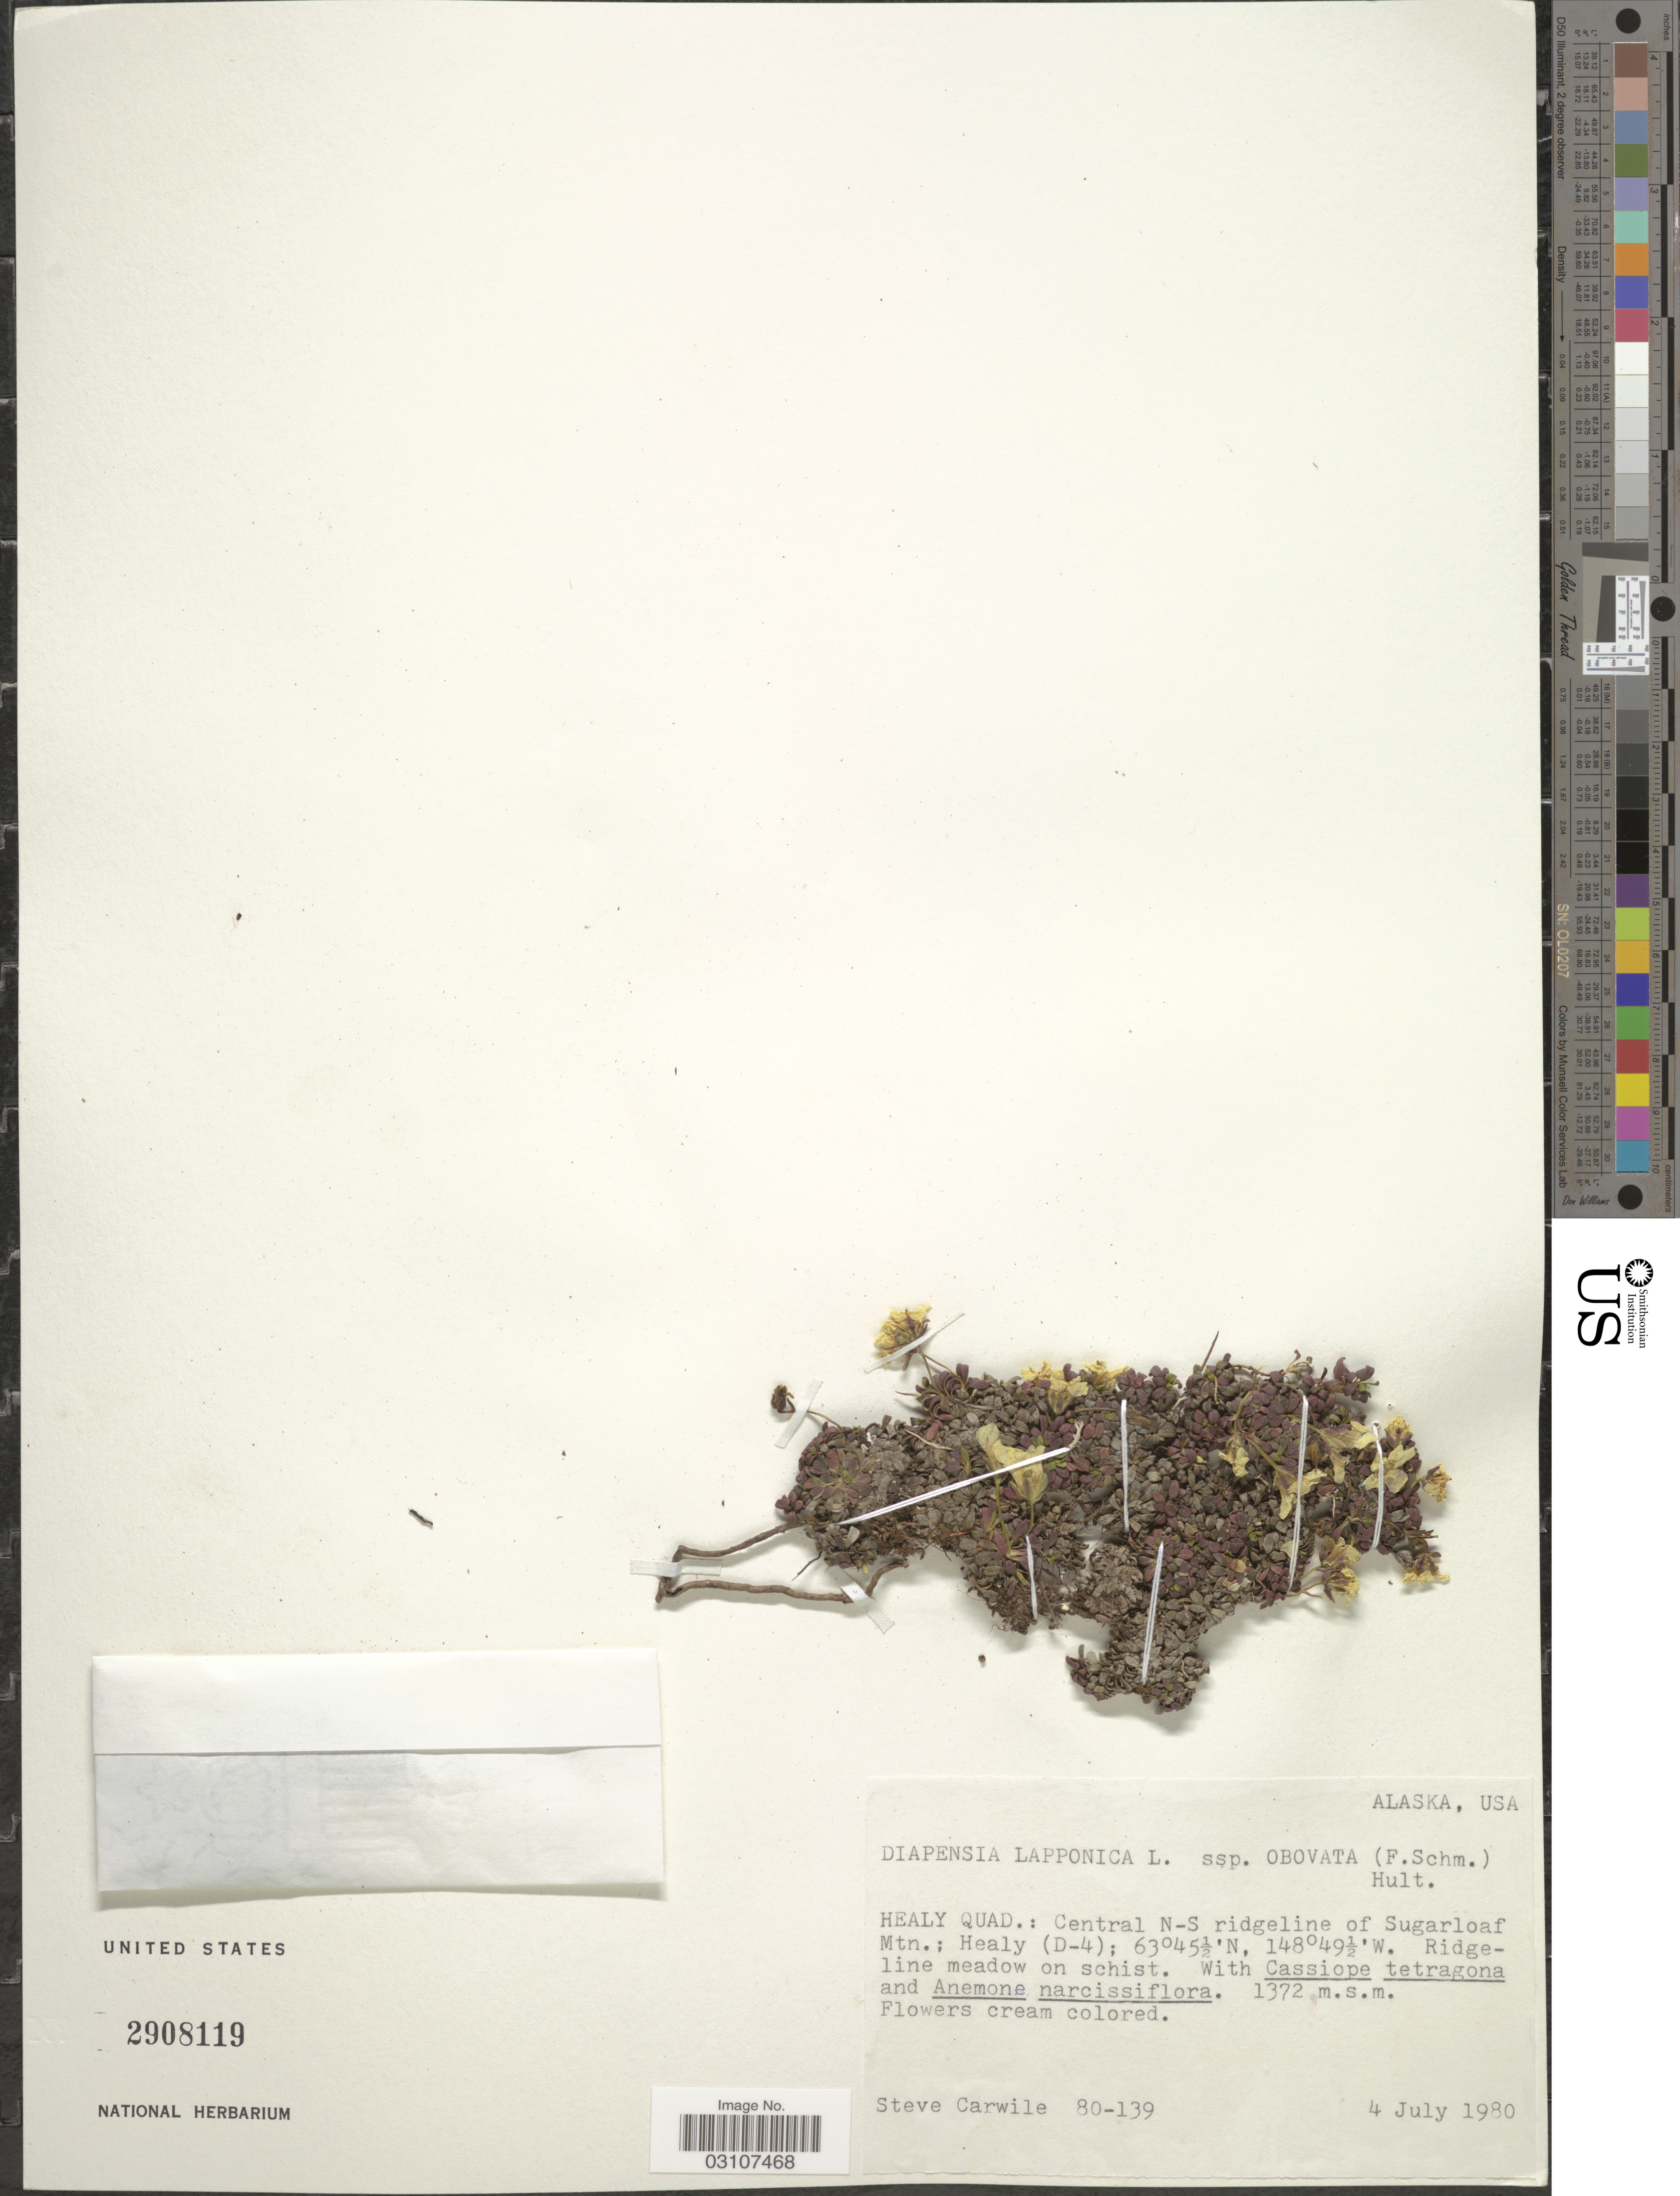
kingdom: Plantae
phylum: Tracheophyta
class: Magnoliopsida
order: Ericales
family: Diapensiaceae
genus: Diapensia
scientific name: Diapensia lapponica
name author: L.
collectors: S. Carwile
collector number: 80-139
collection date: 1980-07-04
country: United States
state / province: Alaska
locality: Healy Quad.: Central N-S ridgeline of Sugarloaf Mtn.; Healy (D-4).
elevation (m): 1372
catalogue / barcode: US 2908119